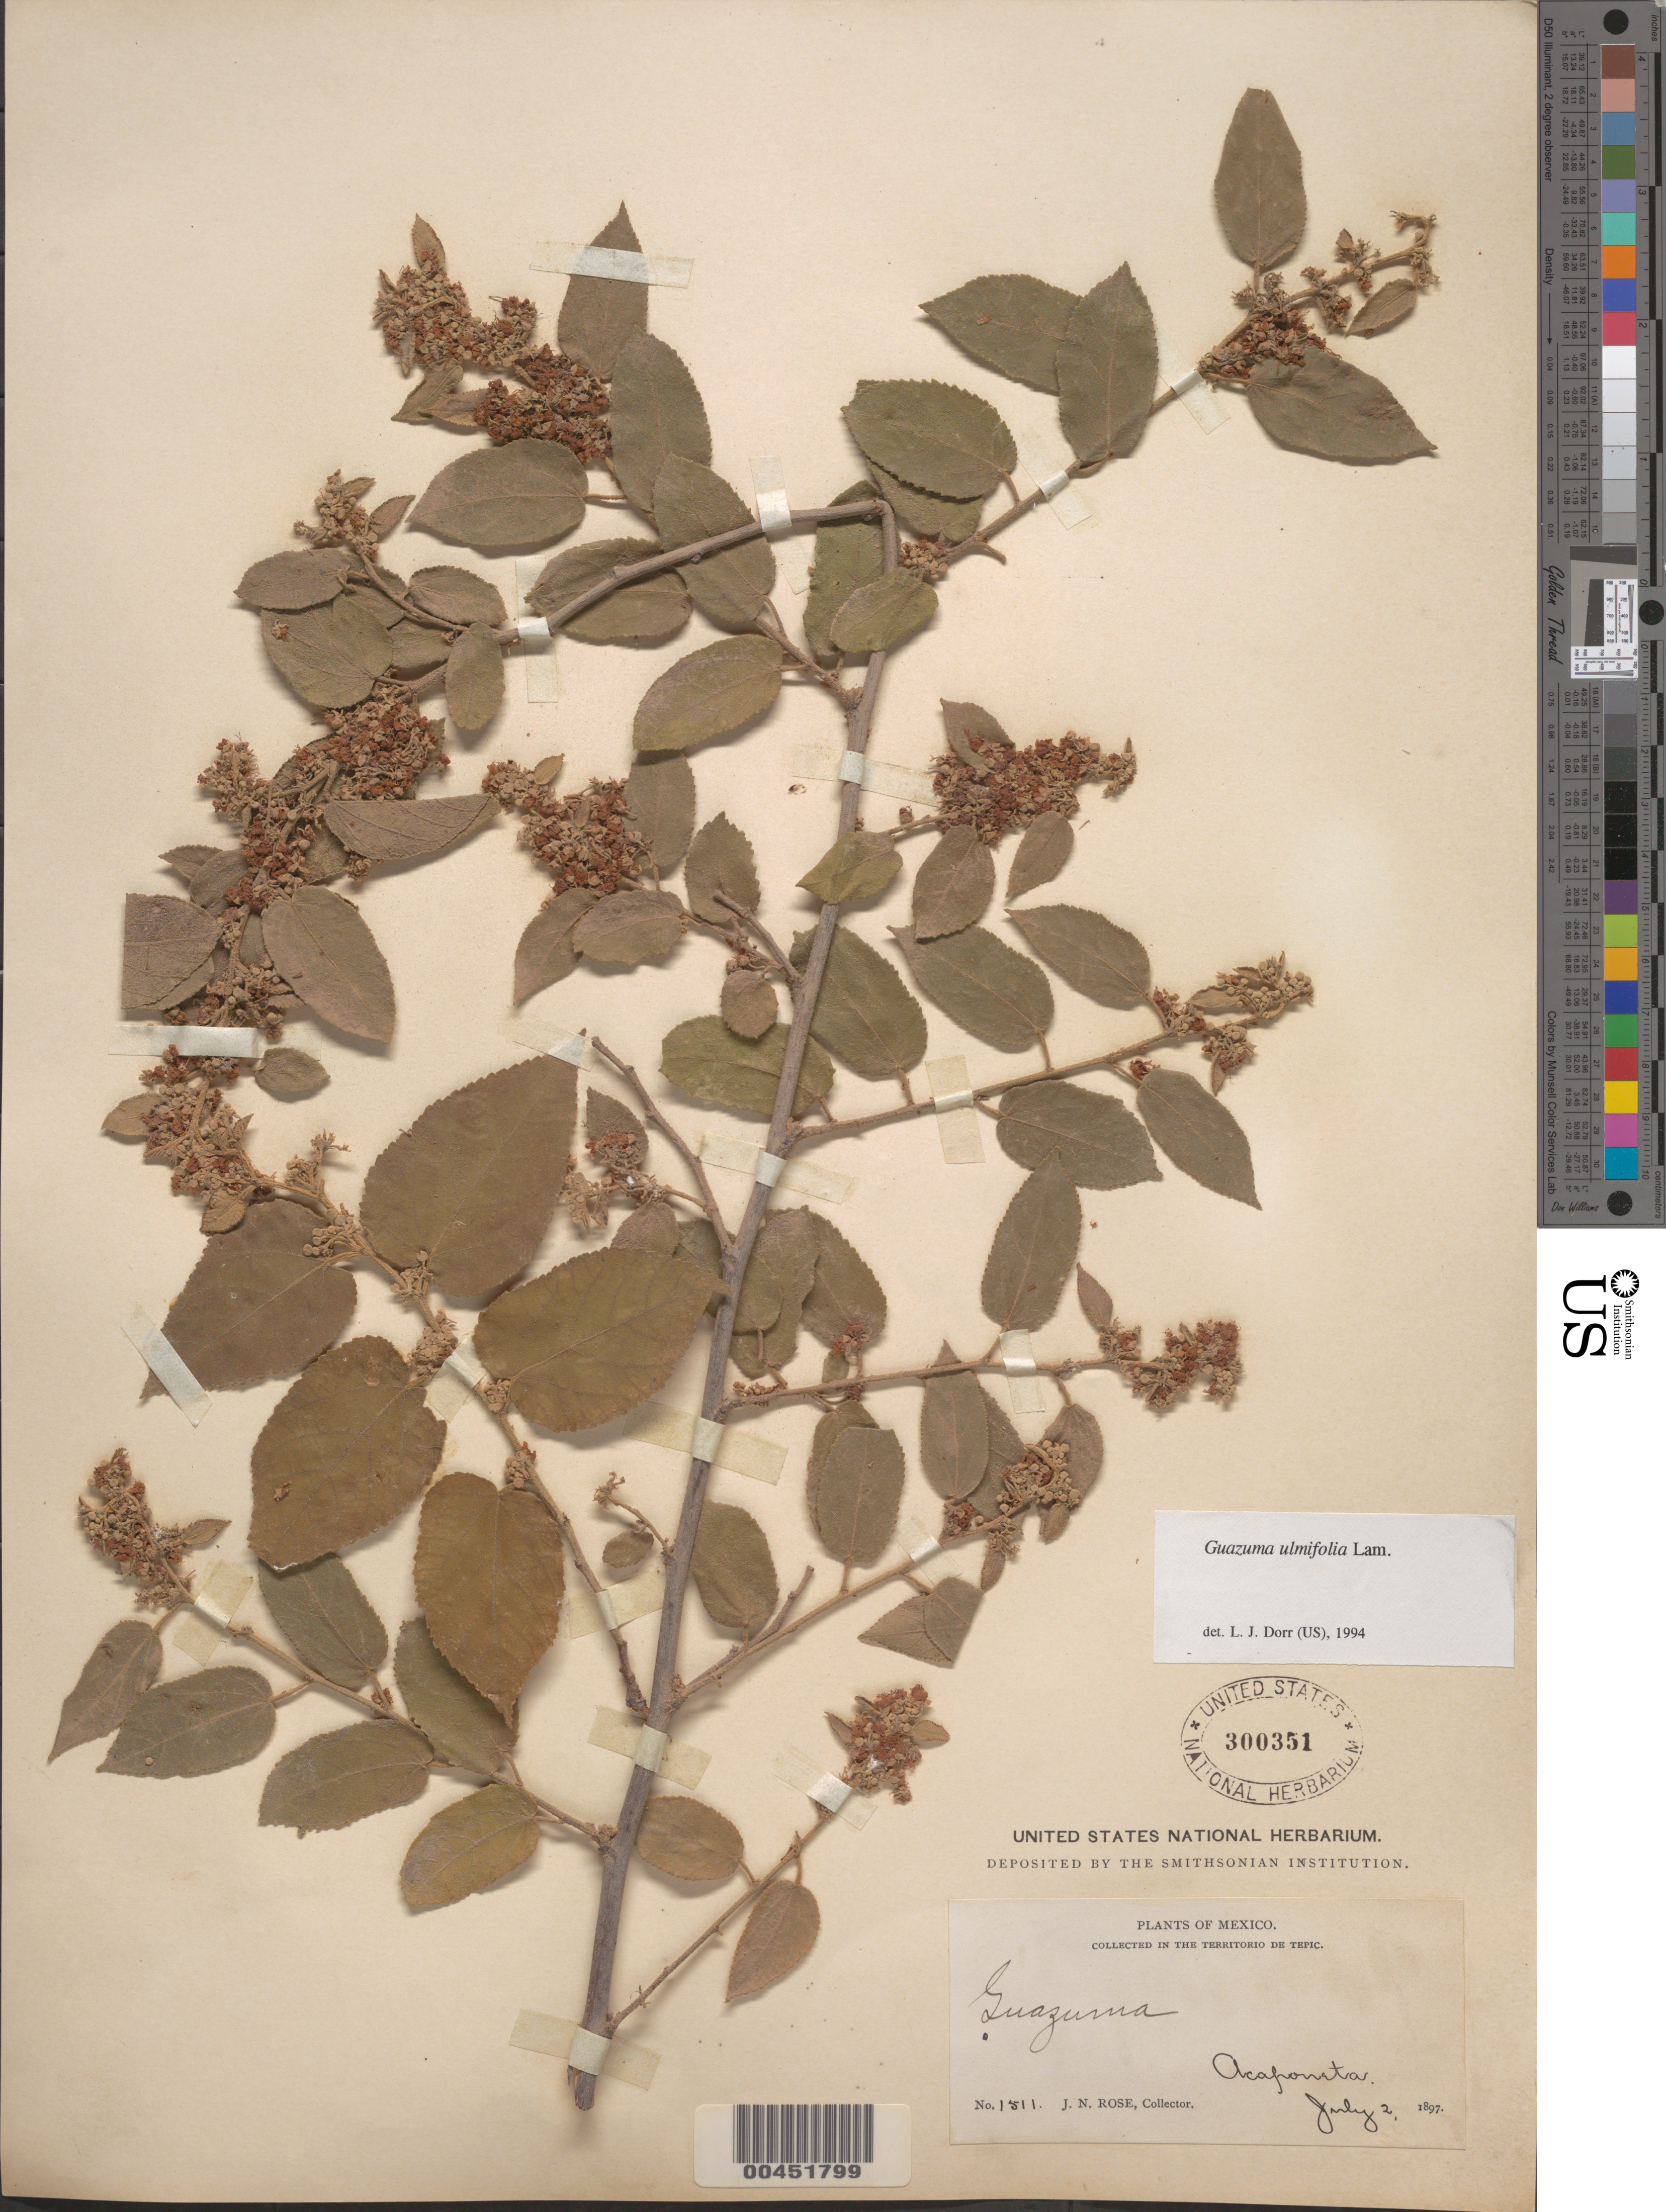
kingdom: Plantae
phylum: Tracheophyta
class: Magnoliopsida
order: Malvales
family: Malvaceae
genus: Guazuma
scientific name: Guazuma ulmifolia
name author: Lam.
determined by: Dorr, L. J., (BOT), Smithsonian Institution - National Museum of Natural History (UNITED STATES)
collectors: J. N. Rose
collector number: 1511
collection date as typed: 02 Jul 1897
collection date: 1897-07-02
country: Mexico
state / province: Nayarit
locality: Acaponeta, territorio de Tepic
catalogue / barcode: US 300351